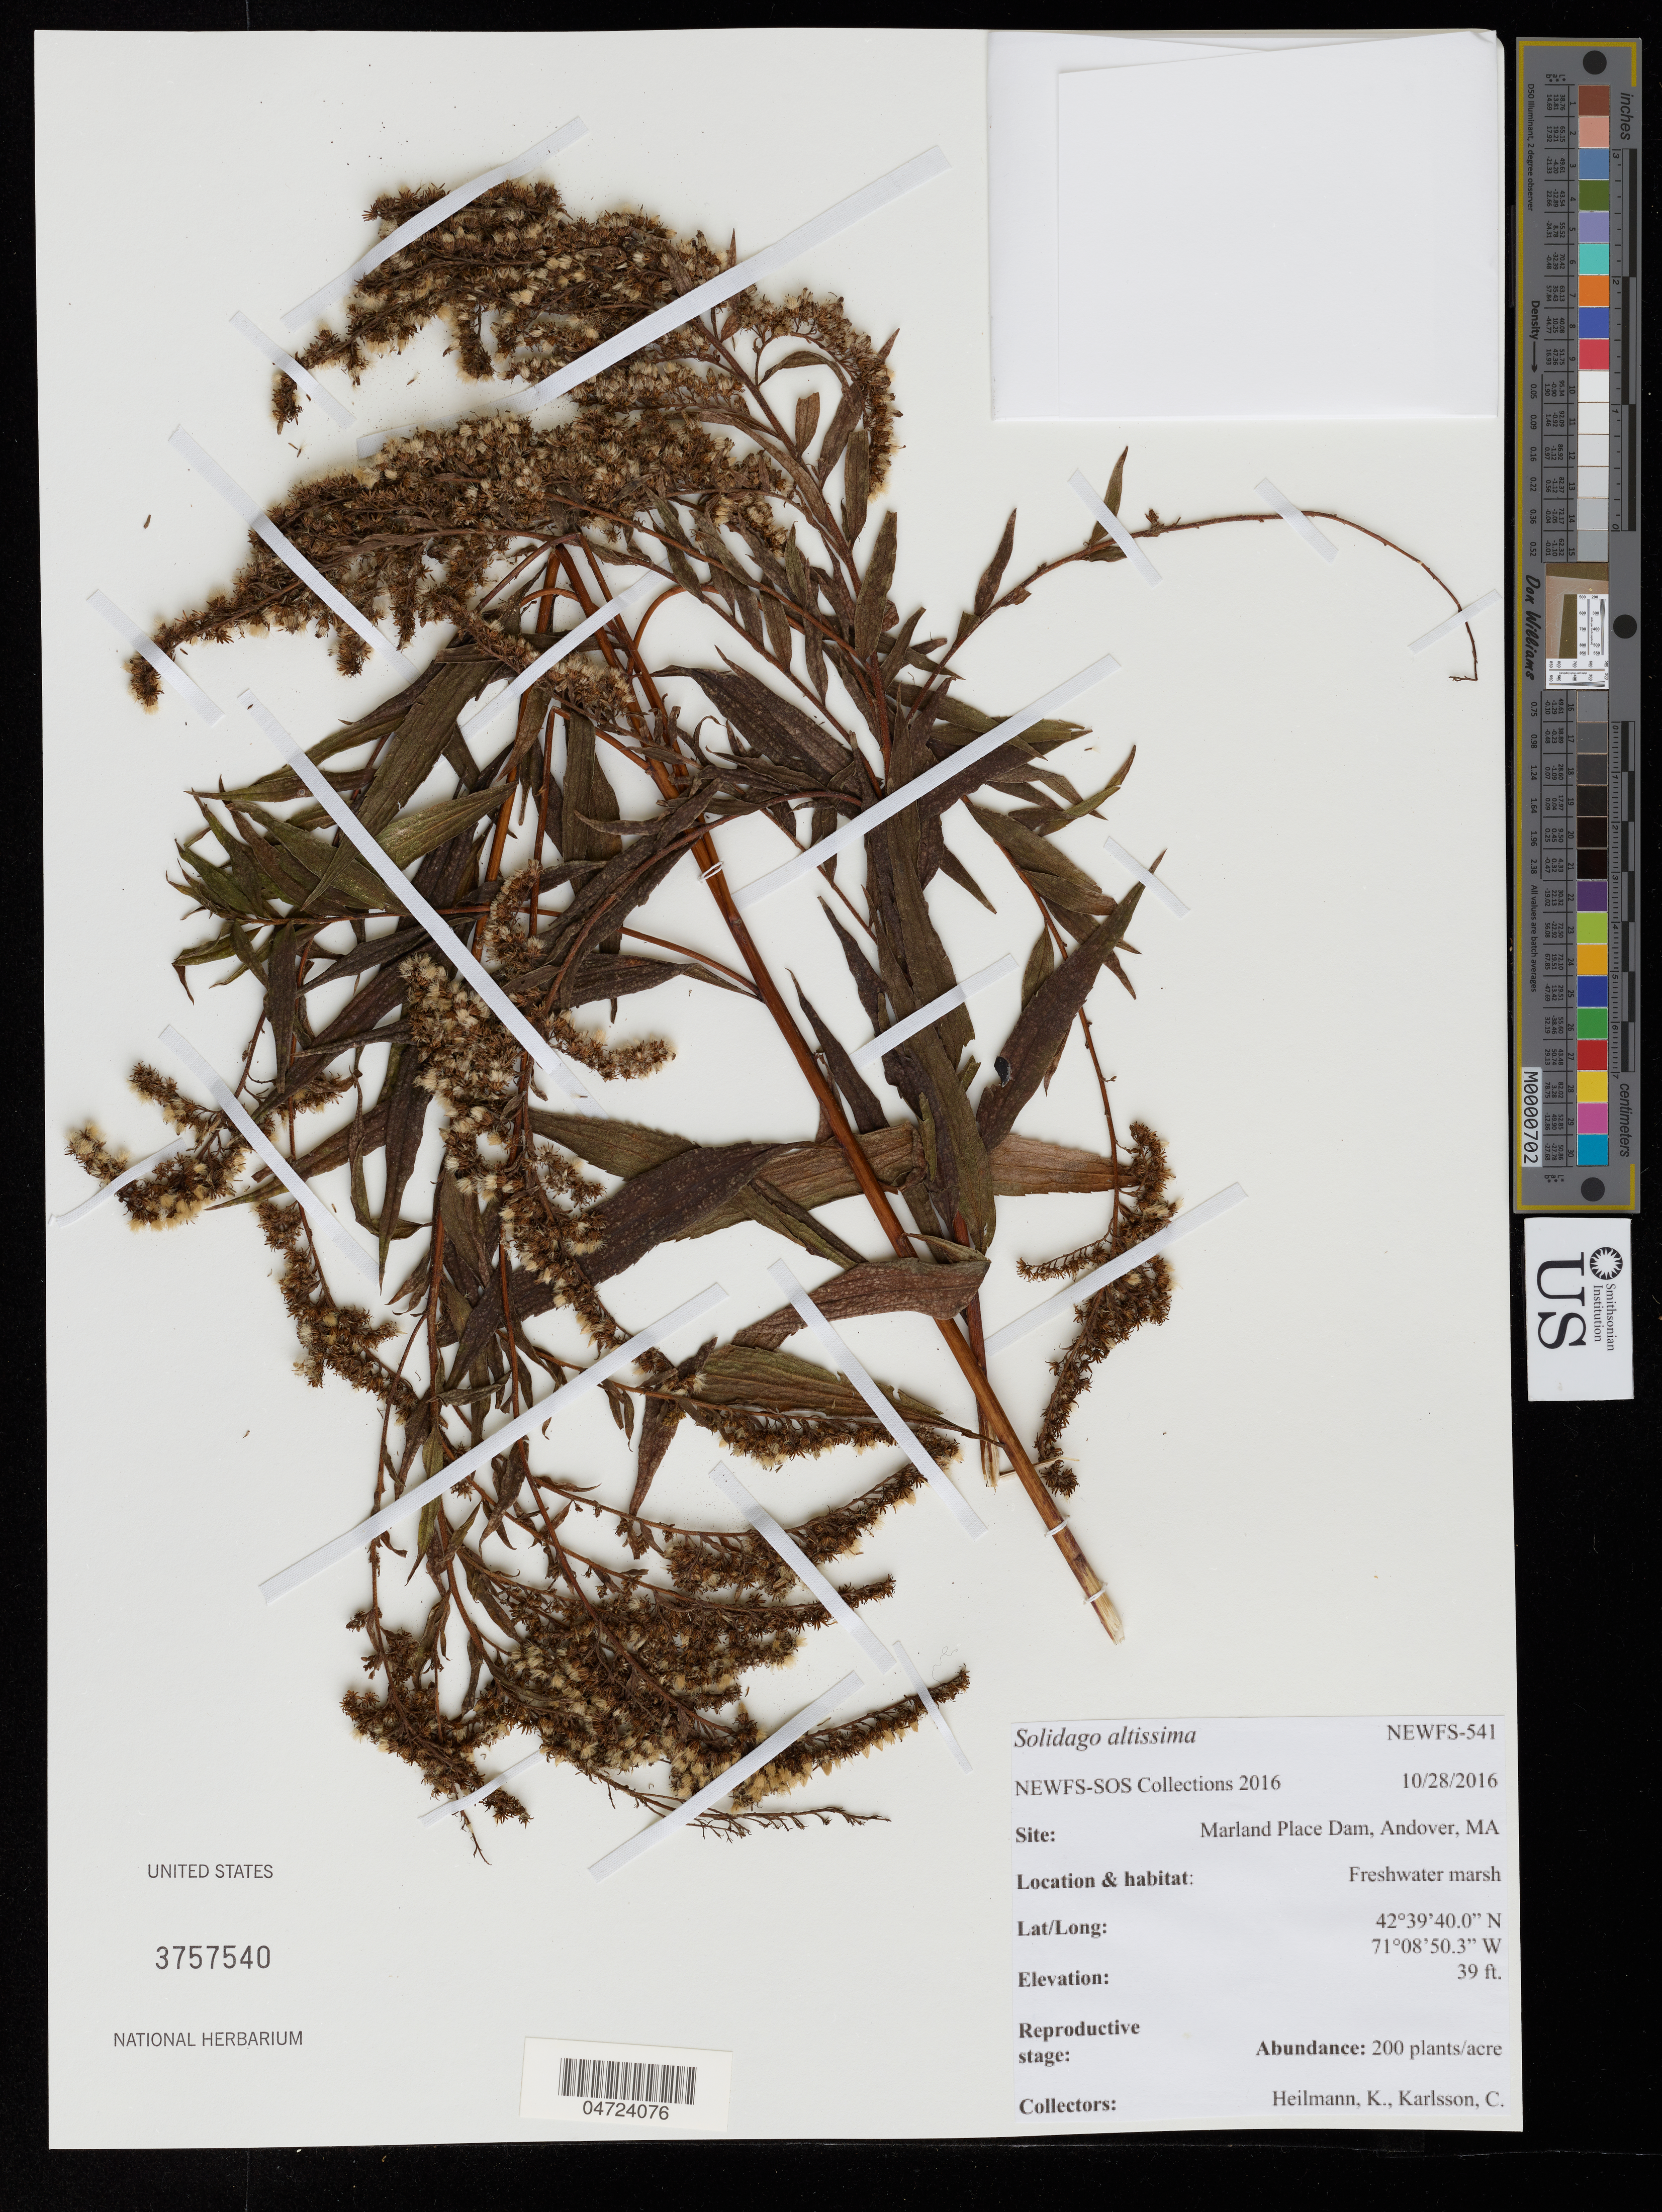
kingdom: Plantae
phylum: Tracheophyta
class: Magnoliopsida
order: Asterales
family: Asteraceae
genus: Solidago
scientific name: Solidago altissima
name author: L.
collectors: K. Heilmann & C. Karlsson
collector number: NEWFS-541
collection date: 2016-10-28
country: United States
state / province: Massachusetts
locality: Marland Place Dam, Andover.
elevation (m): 12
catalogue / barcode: US 3757540